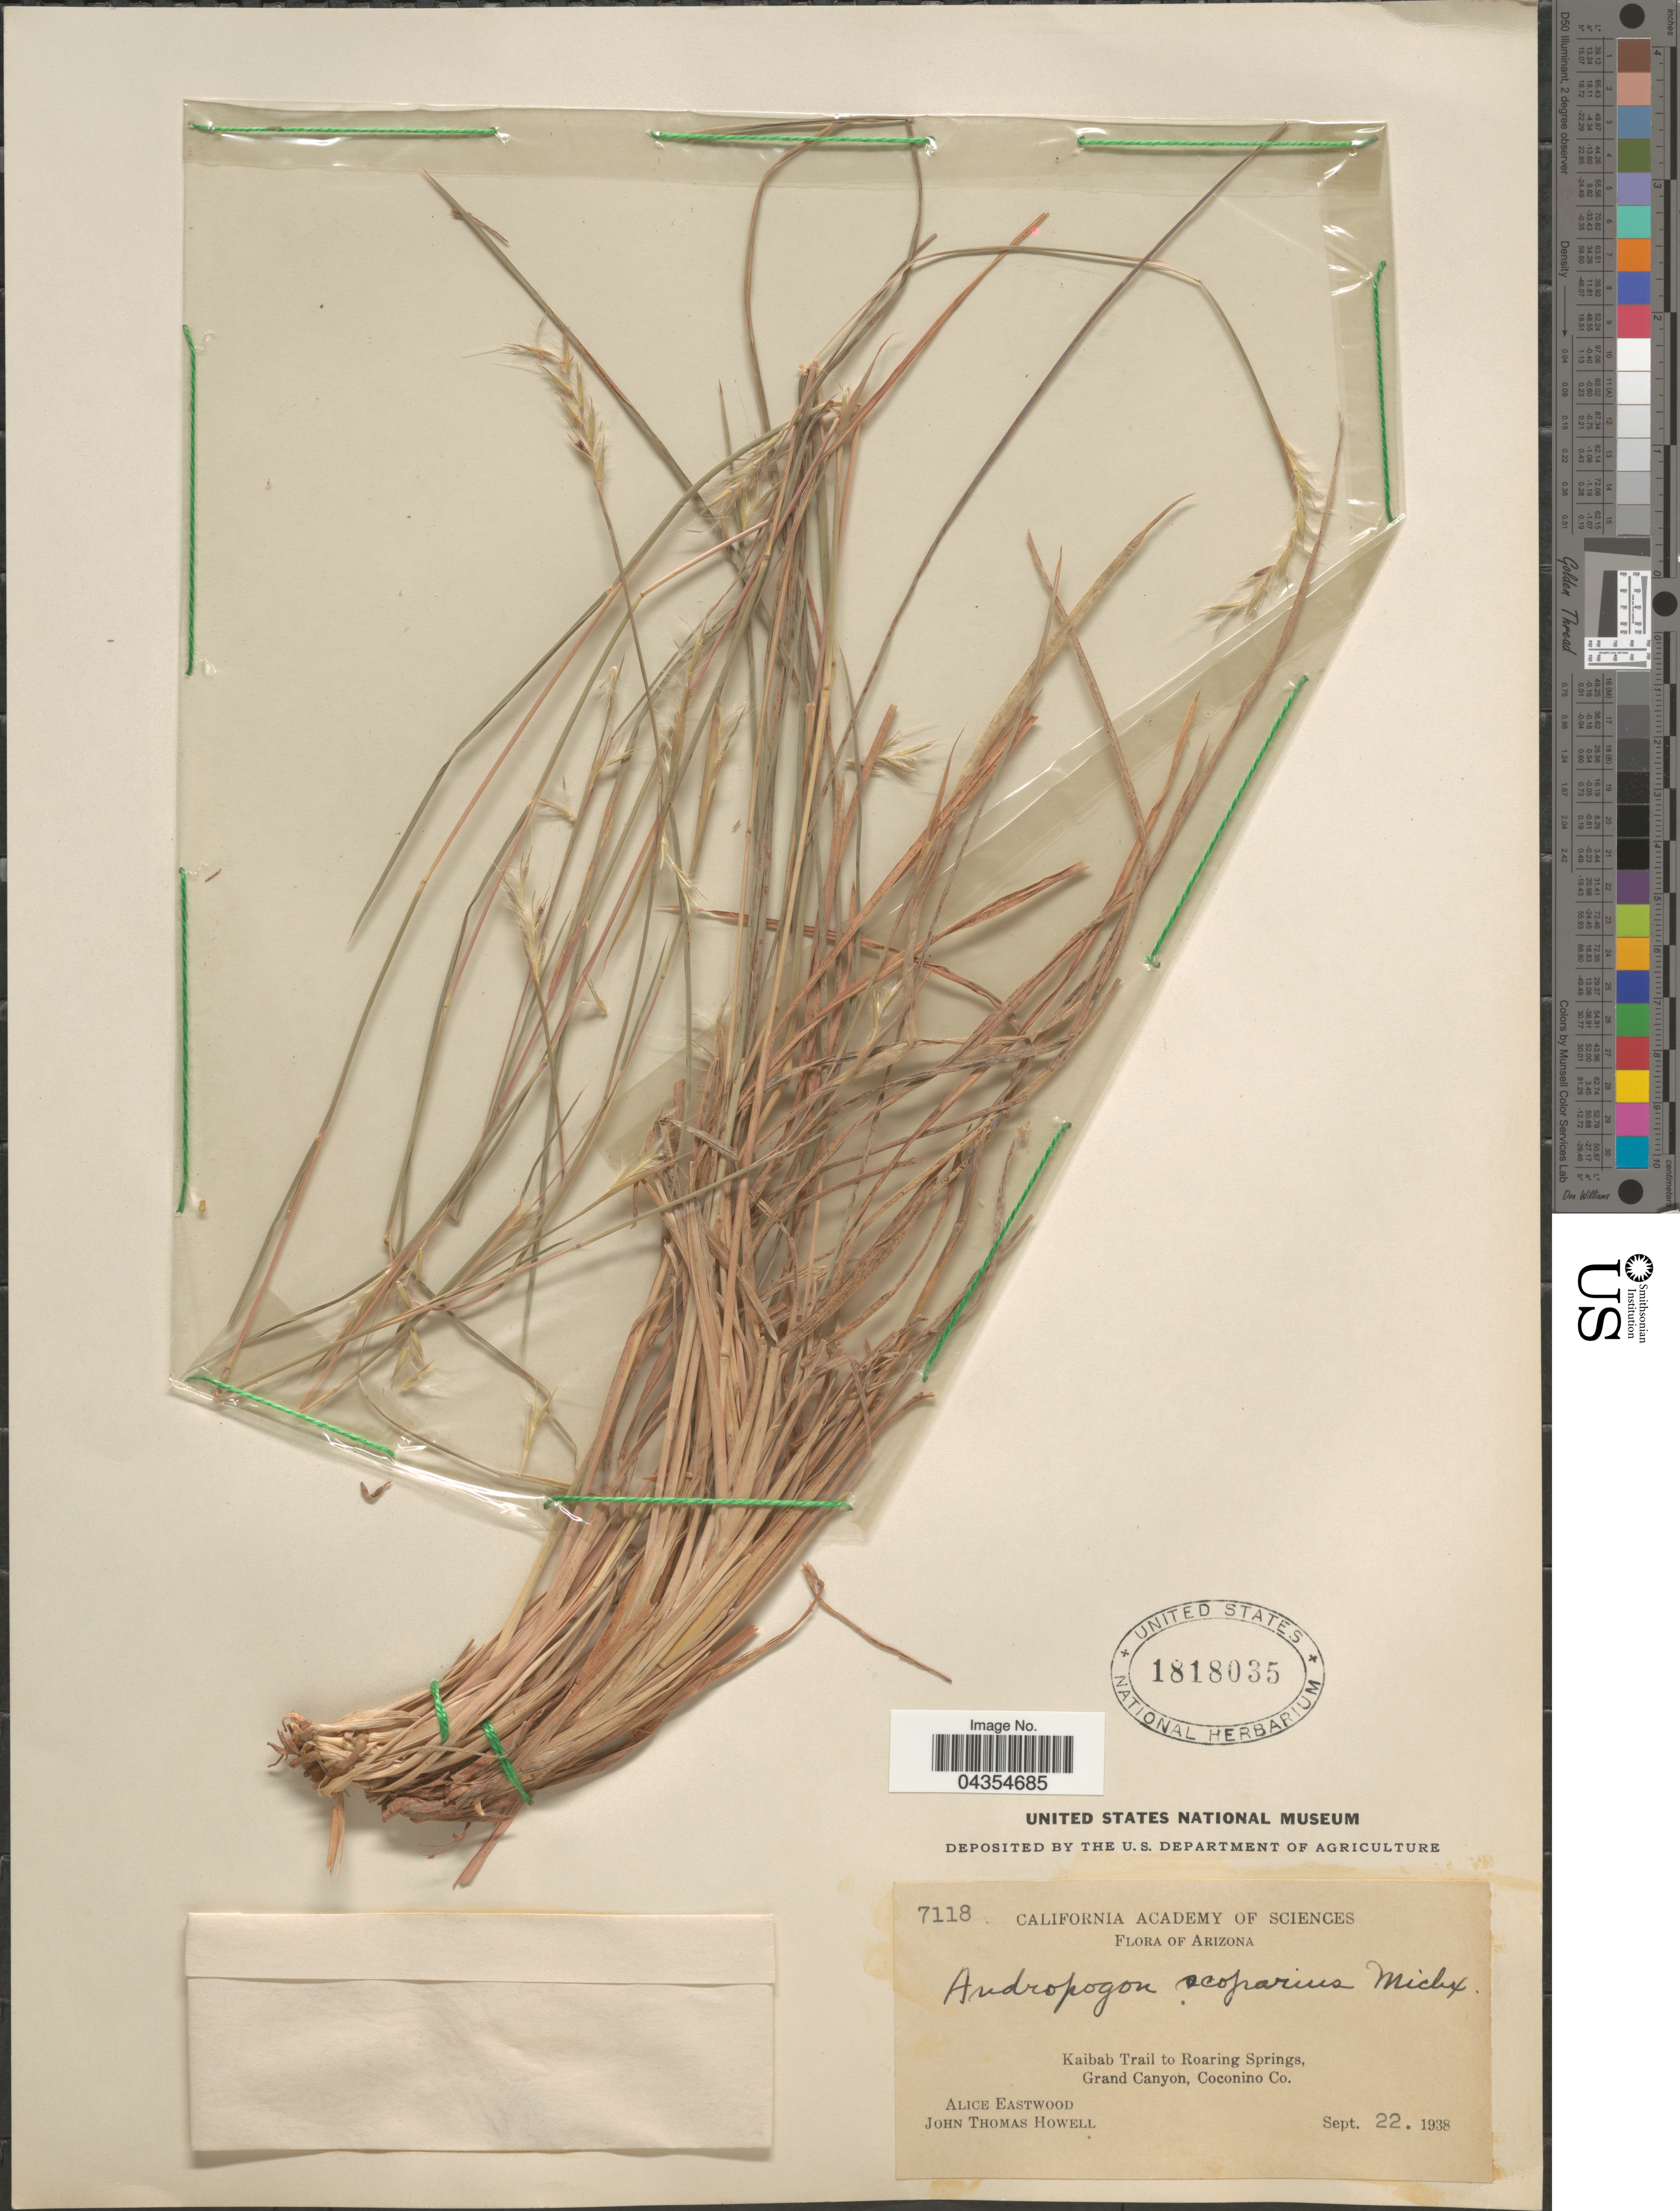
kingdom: Plantae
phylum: Tracheophyta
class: Liliopsida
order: Poales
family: Poaceae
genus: Schizachyrium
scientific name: Schizachyrium scoparium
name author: (Michx.) Nash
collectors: A. Eastwood & J. T. Howell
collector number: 7118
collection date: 1938-09-22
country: United States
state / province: Arizona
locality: Kaibab Trail to Roaring Springs, Grand Canyon, Coconino Co.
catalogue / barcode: US 1818035